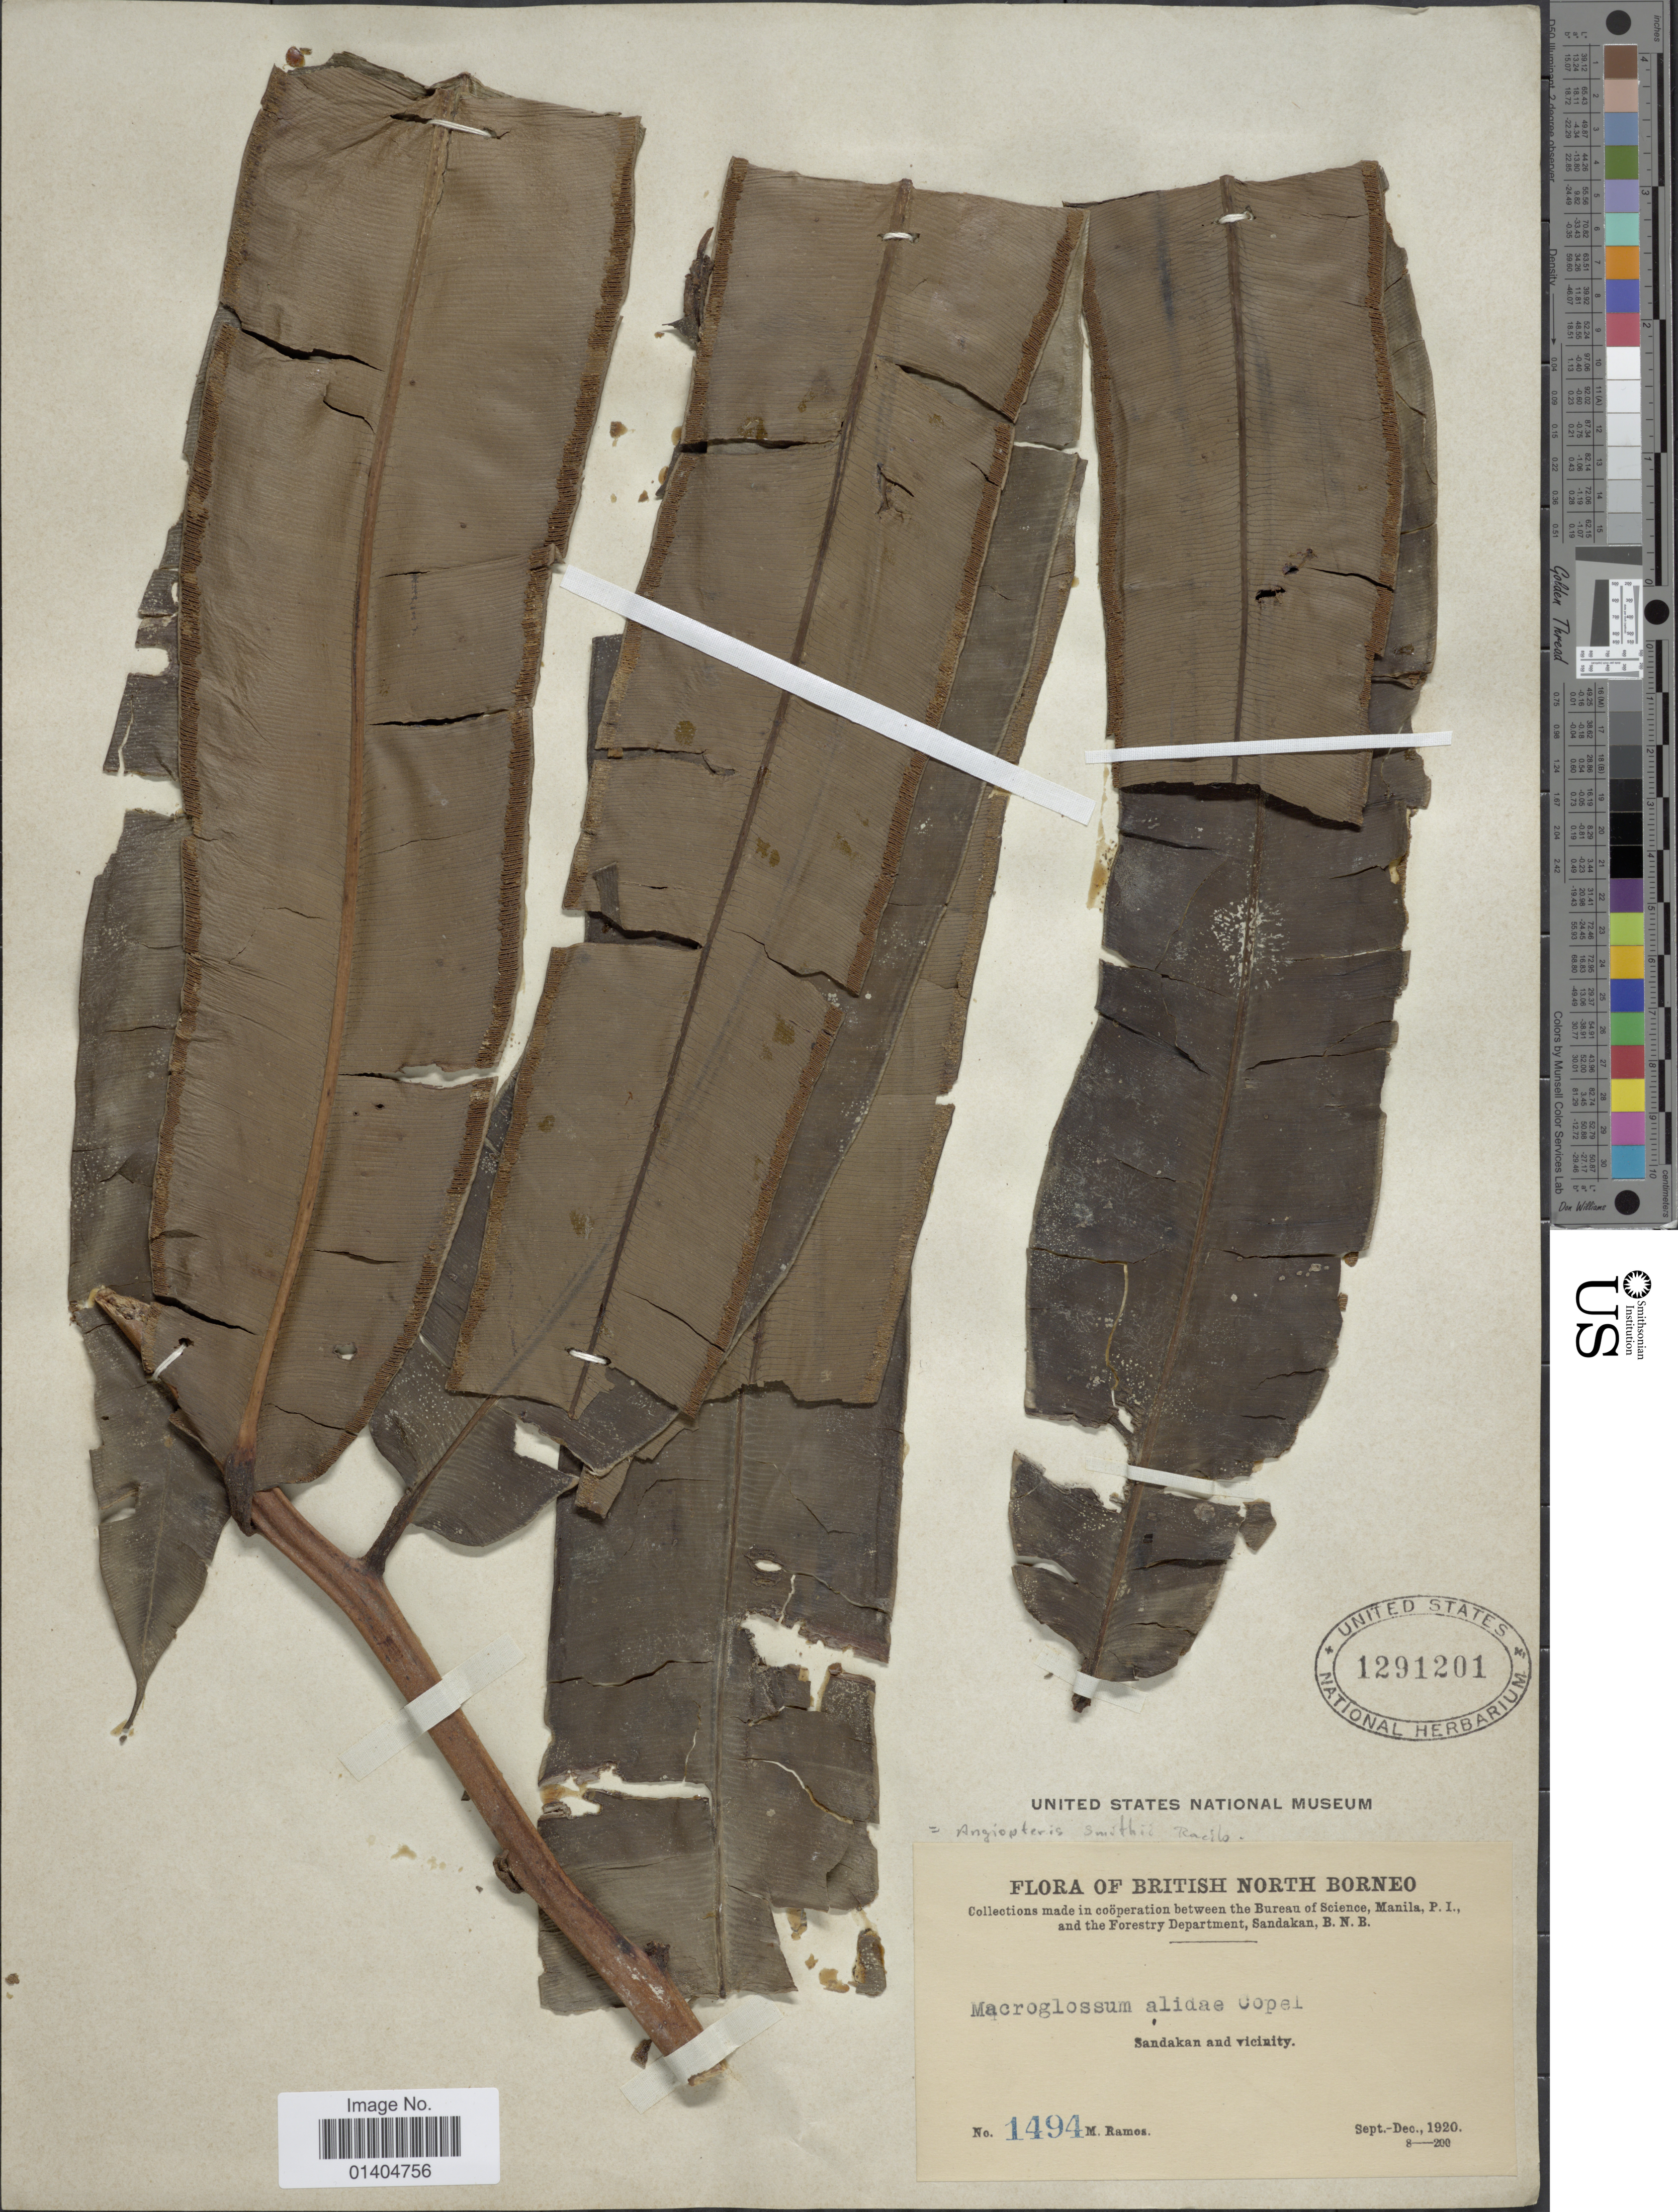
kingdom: Plantae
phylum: Tracheophyta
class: Polypodiopsida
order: Marattiales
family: Marattiaceae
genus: Angiopteris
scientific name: Angiopteris smithii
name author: Racib.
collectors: M. Ramos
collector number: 1494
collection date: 1920-09/1920-12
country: Malaysia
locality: British North Borneo, Sandakan and Vicinity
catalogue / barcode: US 1291201